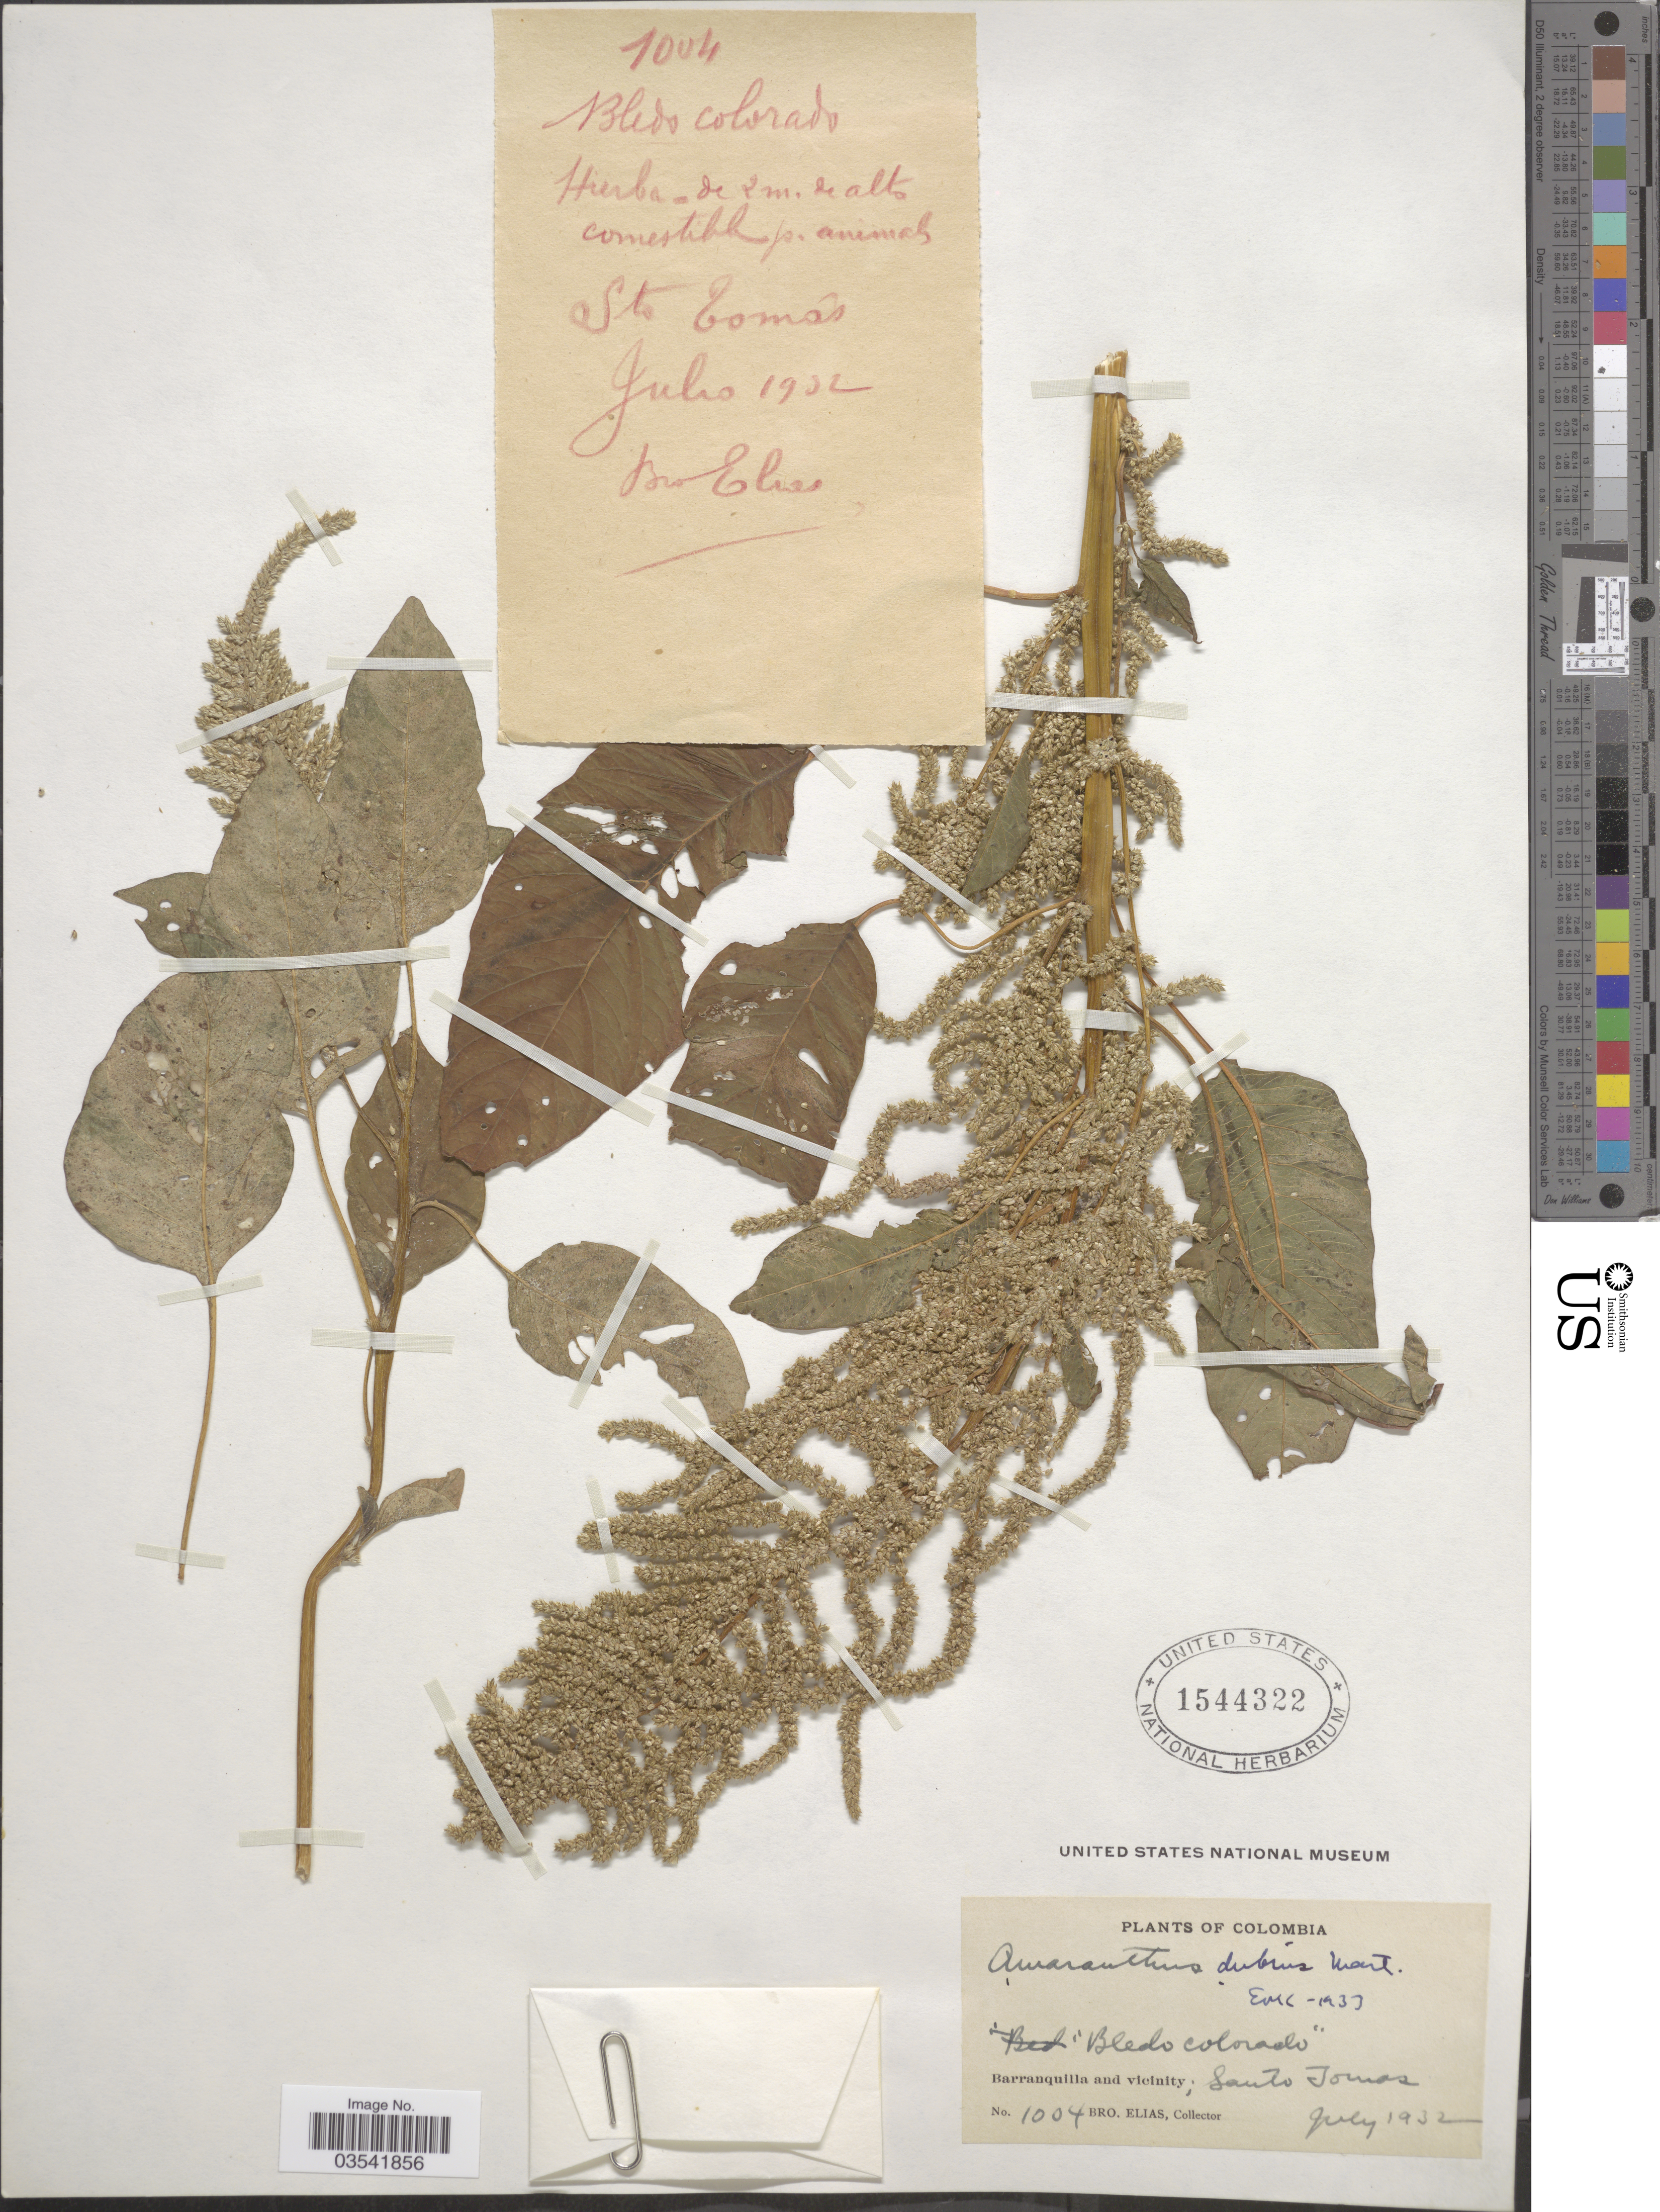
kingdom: Plantae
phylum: Tracheophyta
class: Magnoliopsida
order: Caryophyllales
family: Amaranthaceae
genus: Amaranthus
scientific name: Amaranthus dubius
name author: Mart. ex Thell.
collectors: Bro. Elias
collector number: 1004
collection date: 1932-07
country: Colombia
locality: Barranquilla and vicinity; Santo Tomas.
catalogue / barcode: US 1544322